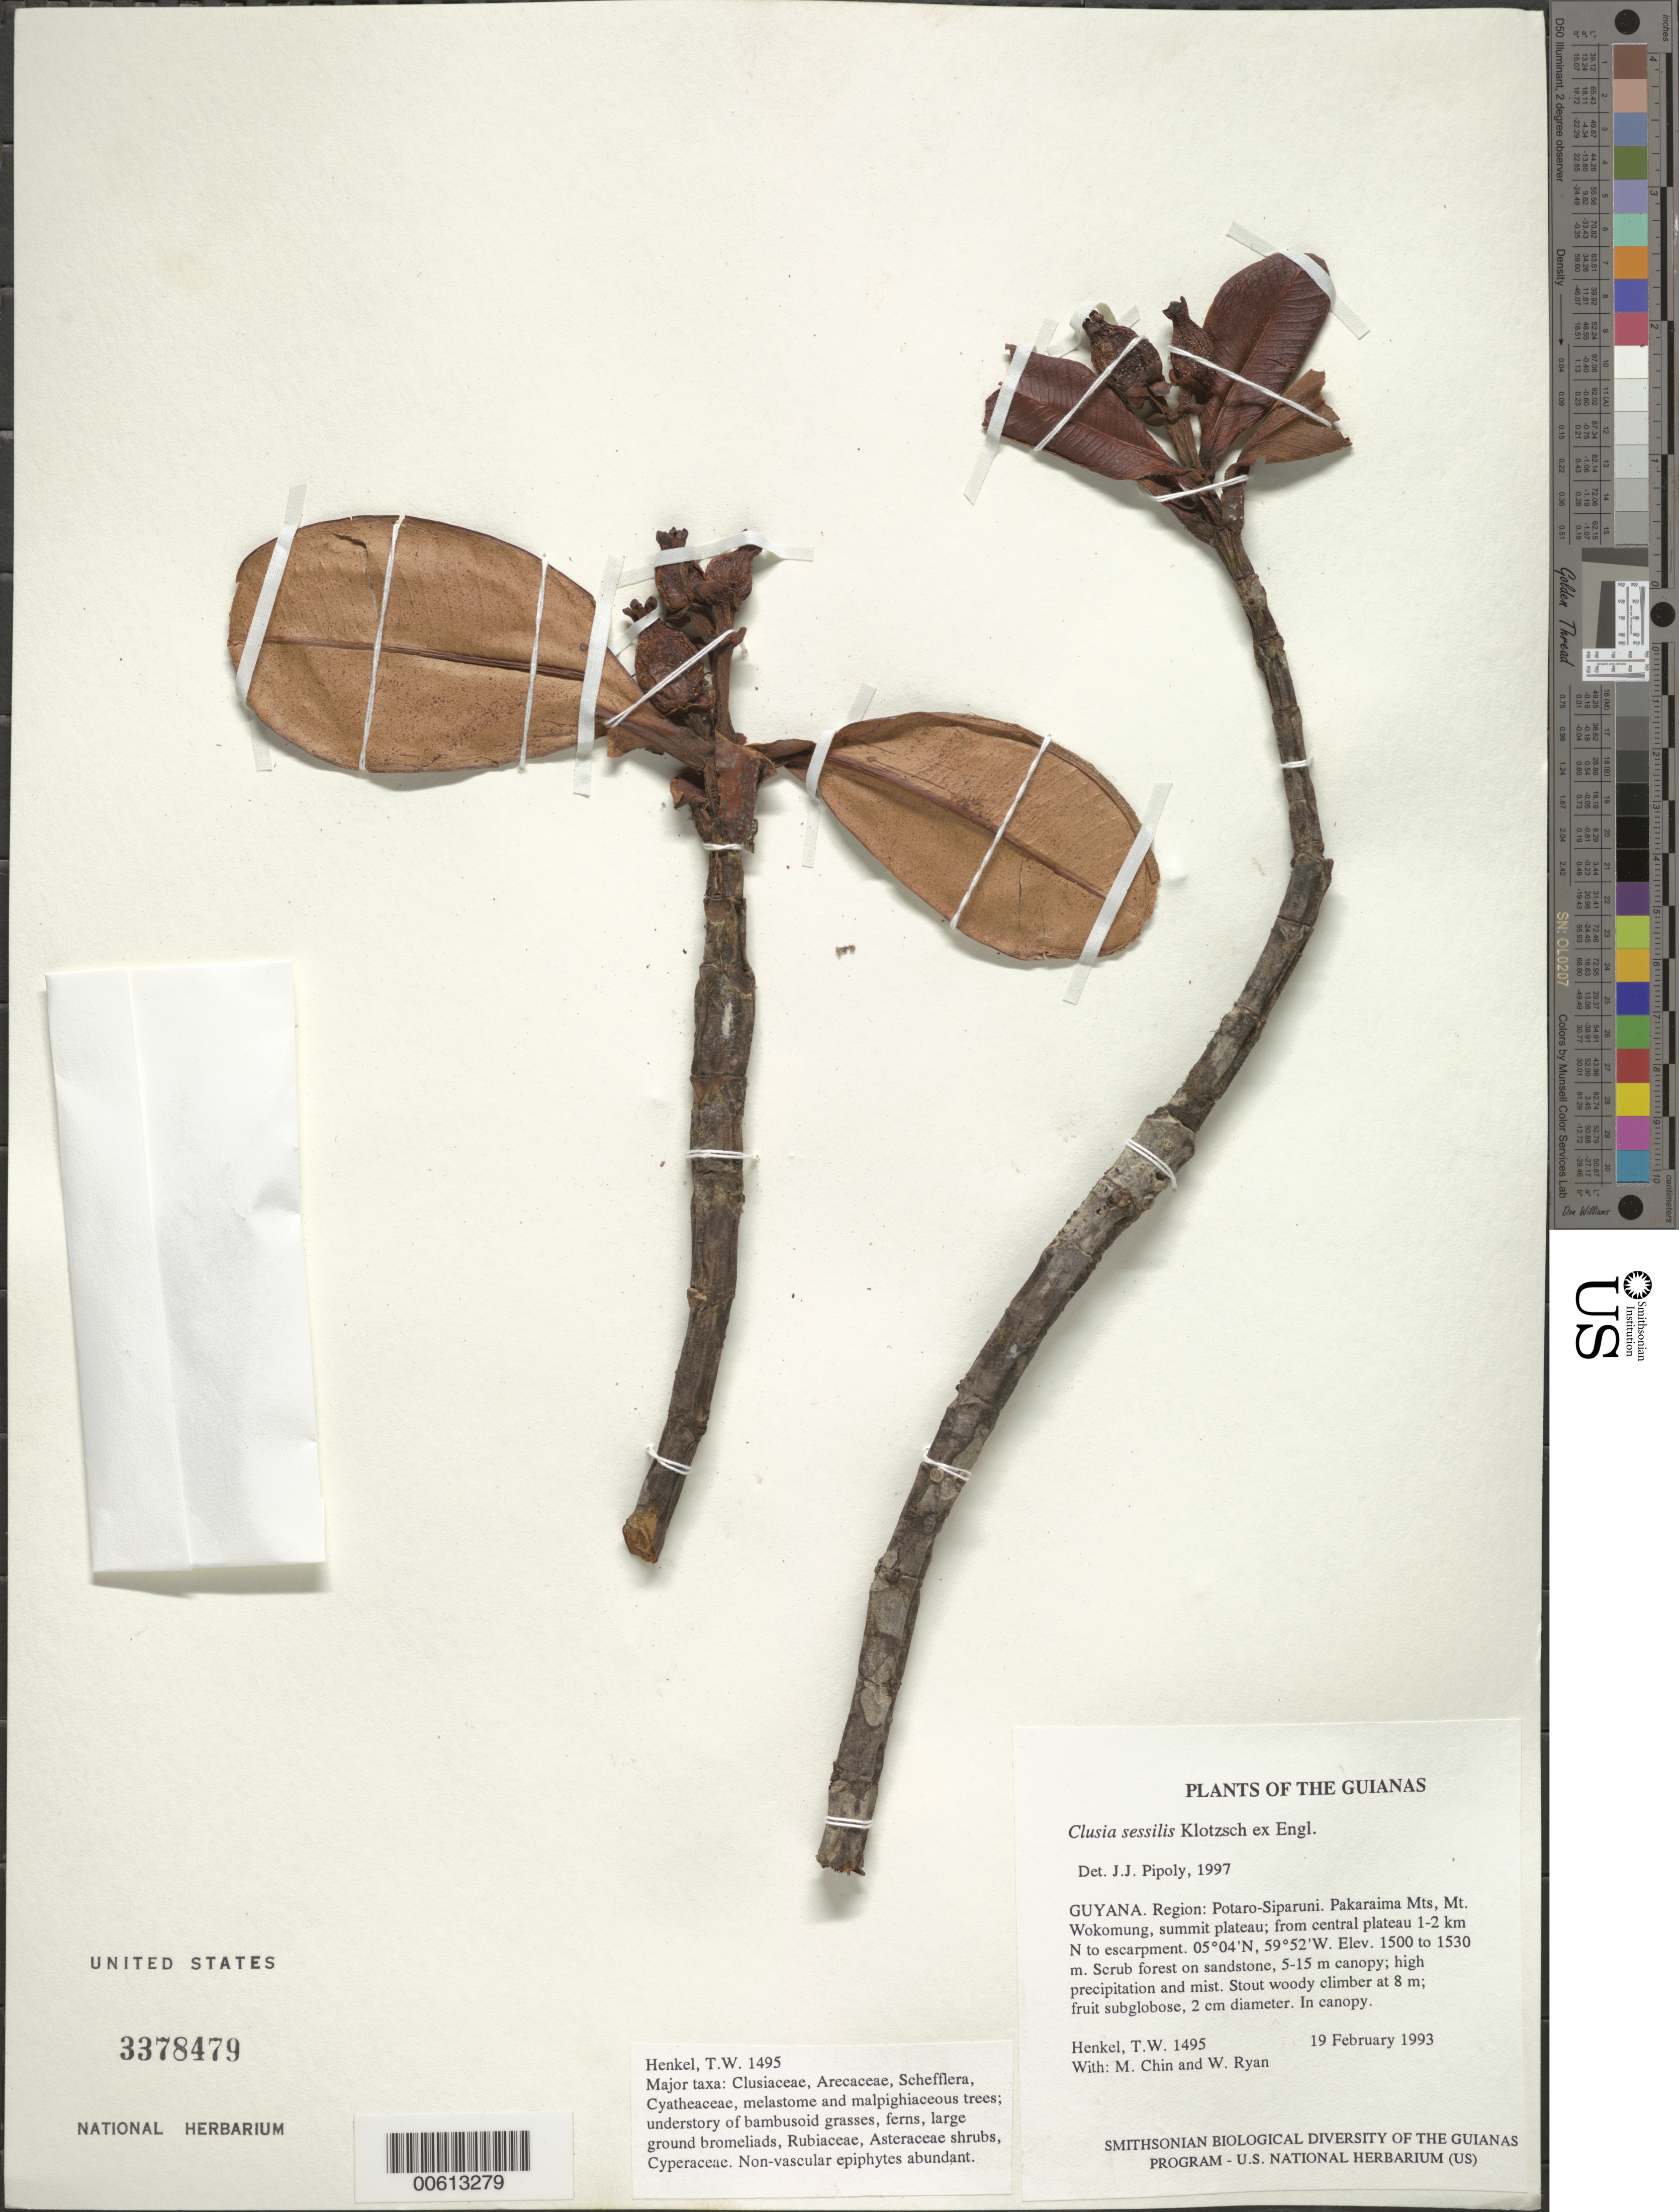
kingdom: Plantae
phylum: Tracheophyta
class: Magnoliopsida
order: Malpighiales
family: Clusiaceae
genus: Clusia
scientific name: Clusia cerroana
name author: Steyerm.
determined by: Pipoly, J. J., III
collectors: T. Henkel, M. Chin & W. Ryan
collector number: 1495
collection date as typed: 19 February 1993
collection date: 1993-02-19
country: Guyana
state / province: Potaro-Siparuni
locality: Pakaraima Mts, Mt. Wokomung, summit plateau; from central plateau 1-2 km N to escarpment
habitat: Scrub forest on sandstone, 5-15 m canopy; high precipitation and mist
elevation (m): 1500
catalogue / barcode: US 3378479